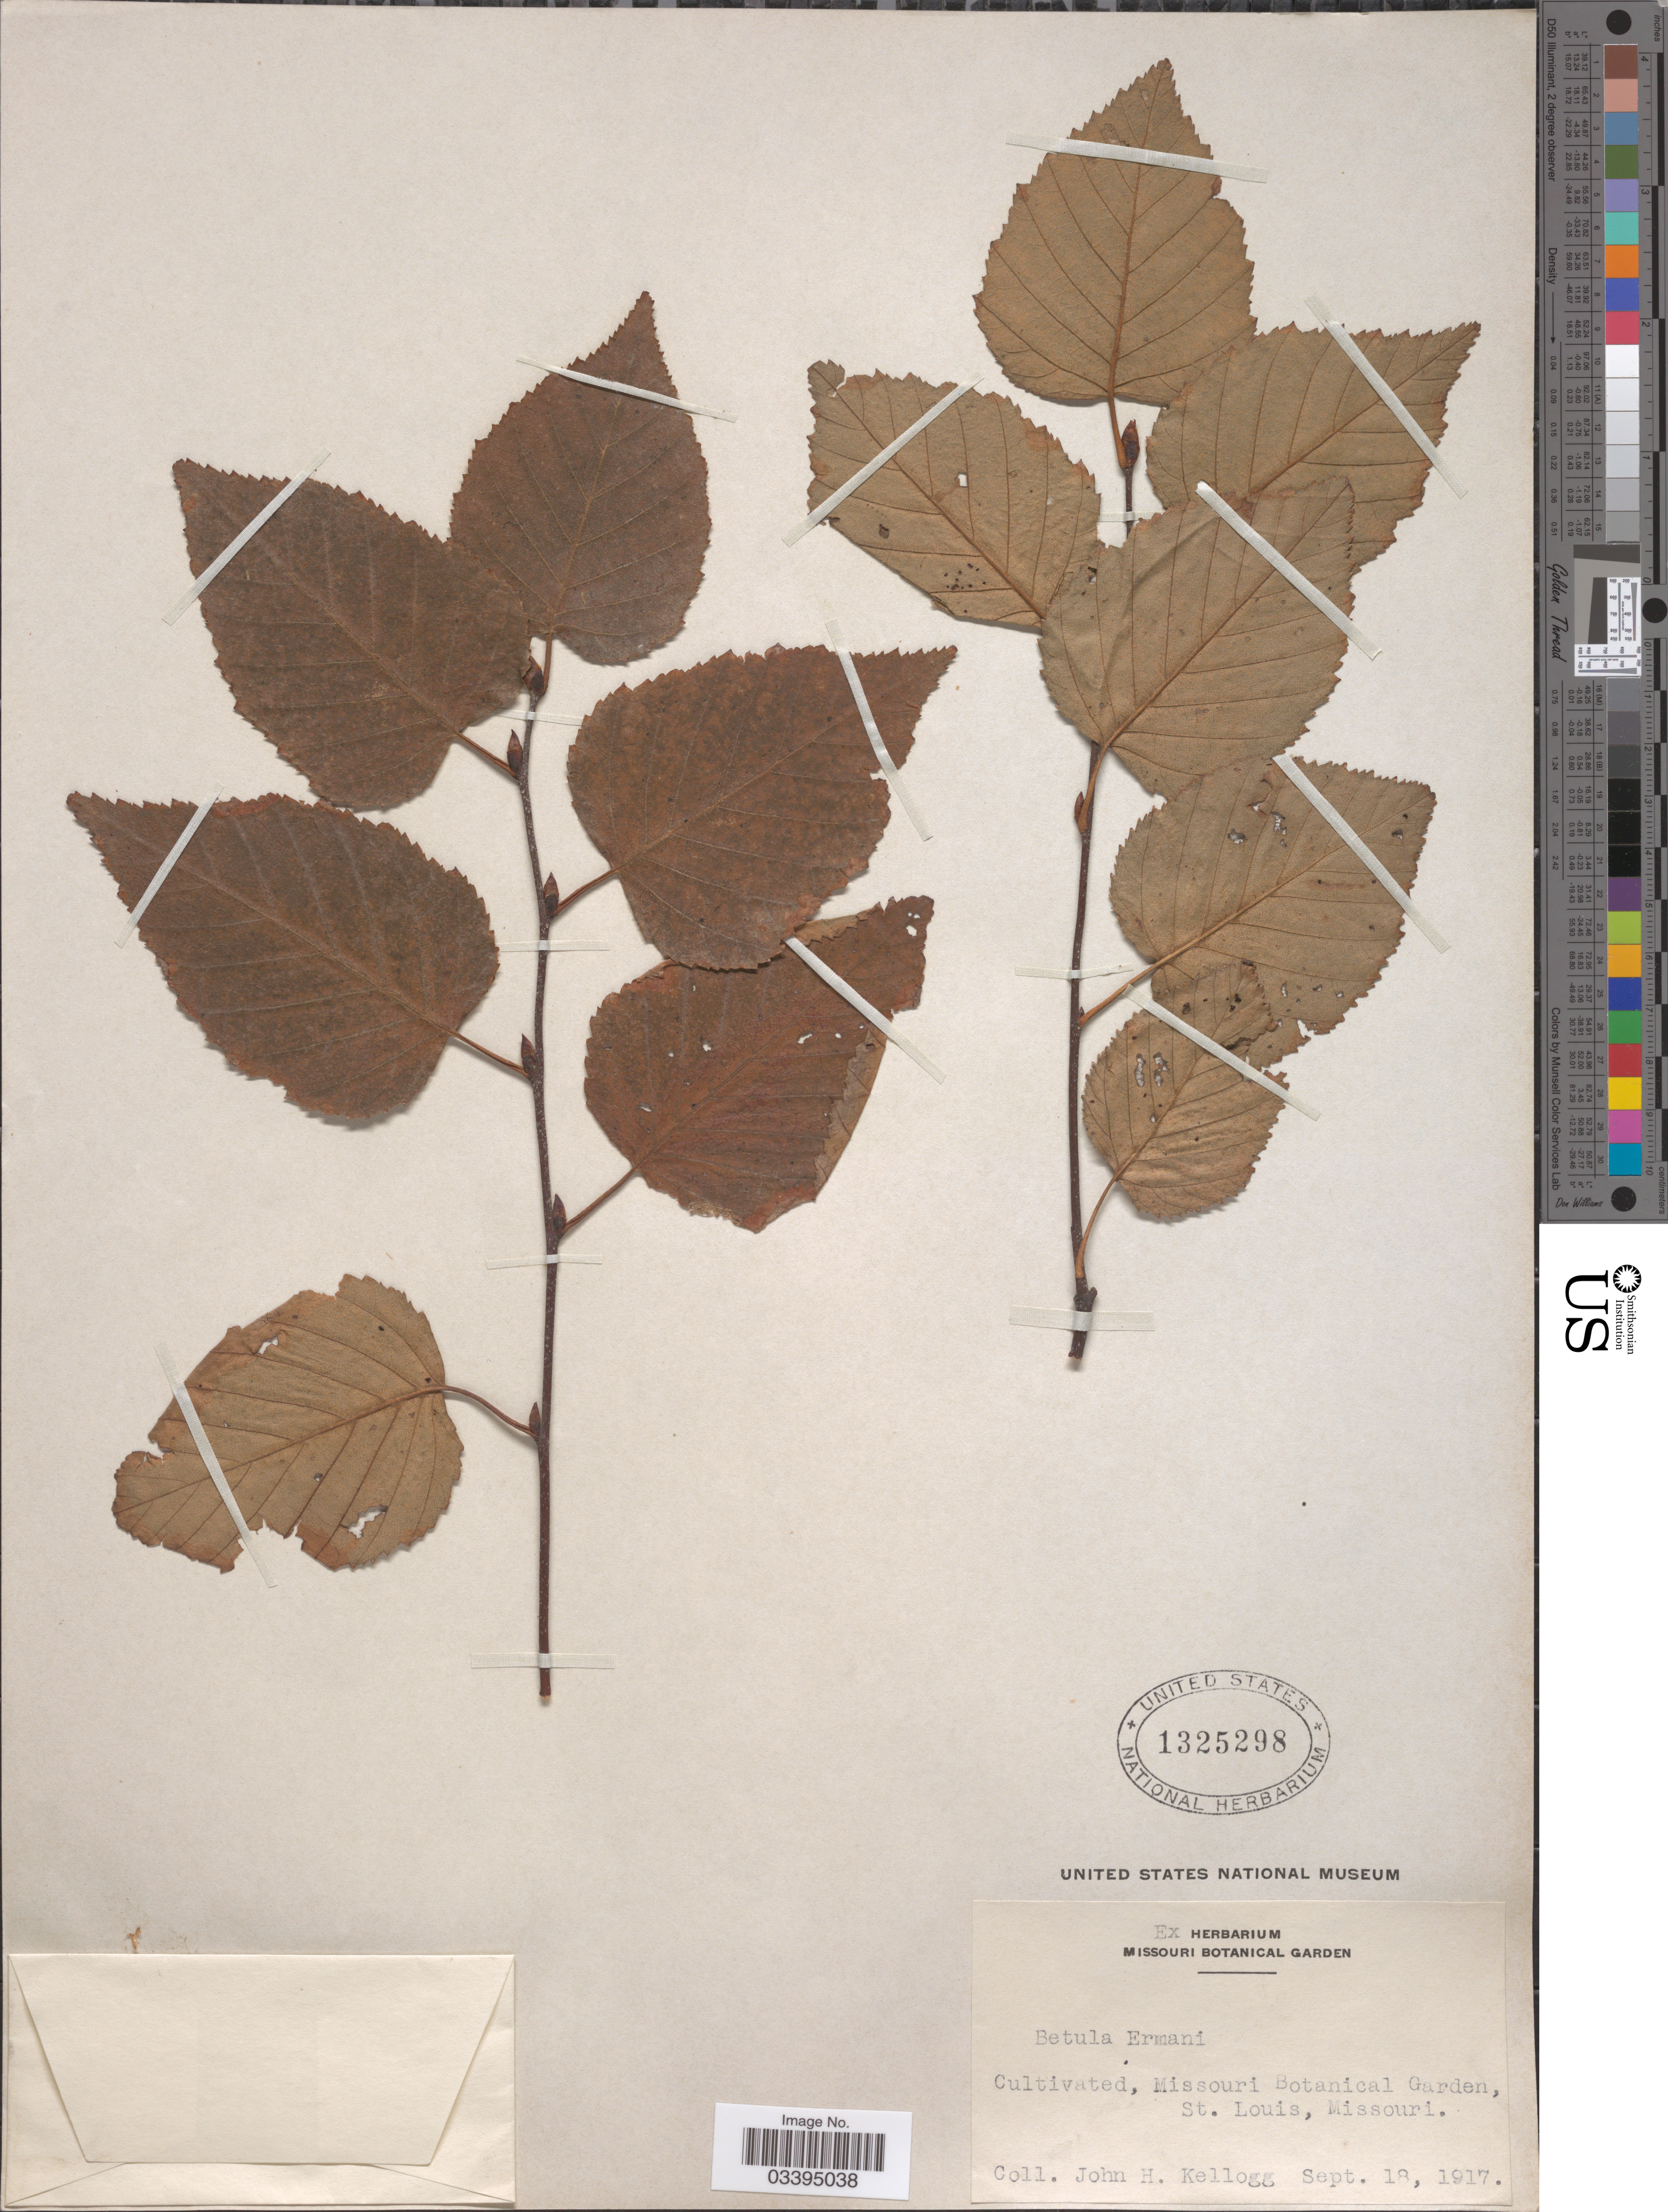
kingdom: Plantae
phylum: Tracheophyta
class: Magnoliopsida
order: Fagales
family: Betulaceae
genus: Betula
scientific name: Betula ermanii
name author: Cham.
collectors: J. H. Kellogg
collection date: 1917-09-18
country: United States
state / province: Missouri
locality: Missouri Botanical Garden, St. Louis.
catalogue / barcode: US 1325298